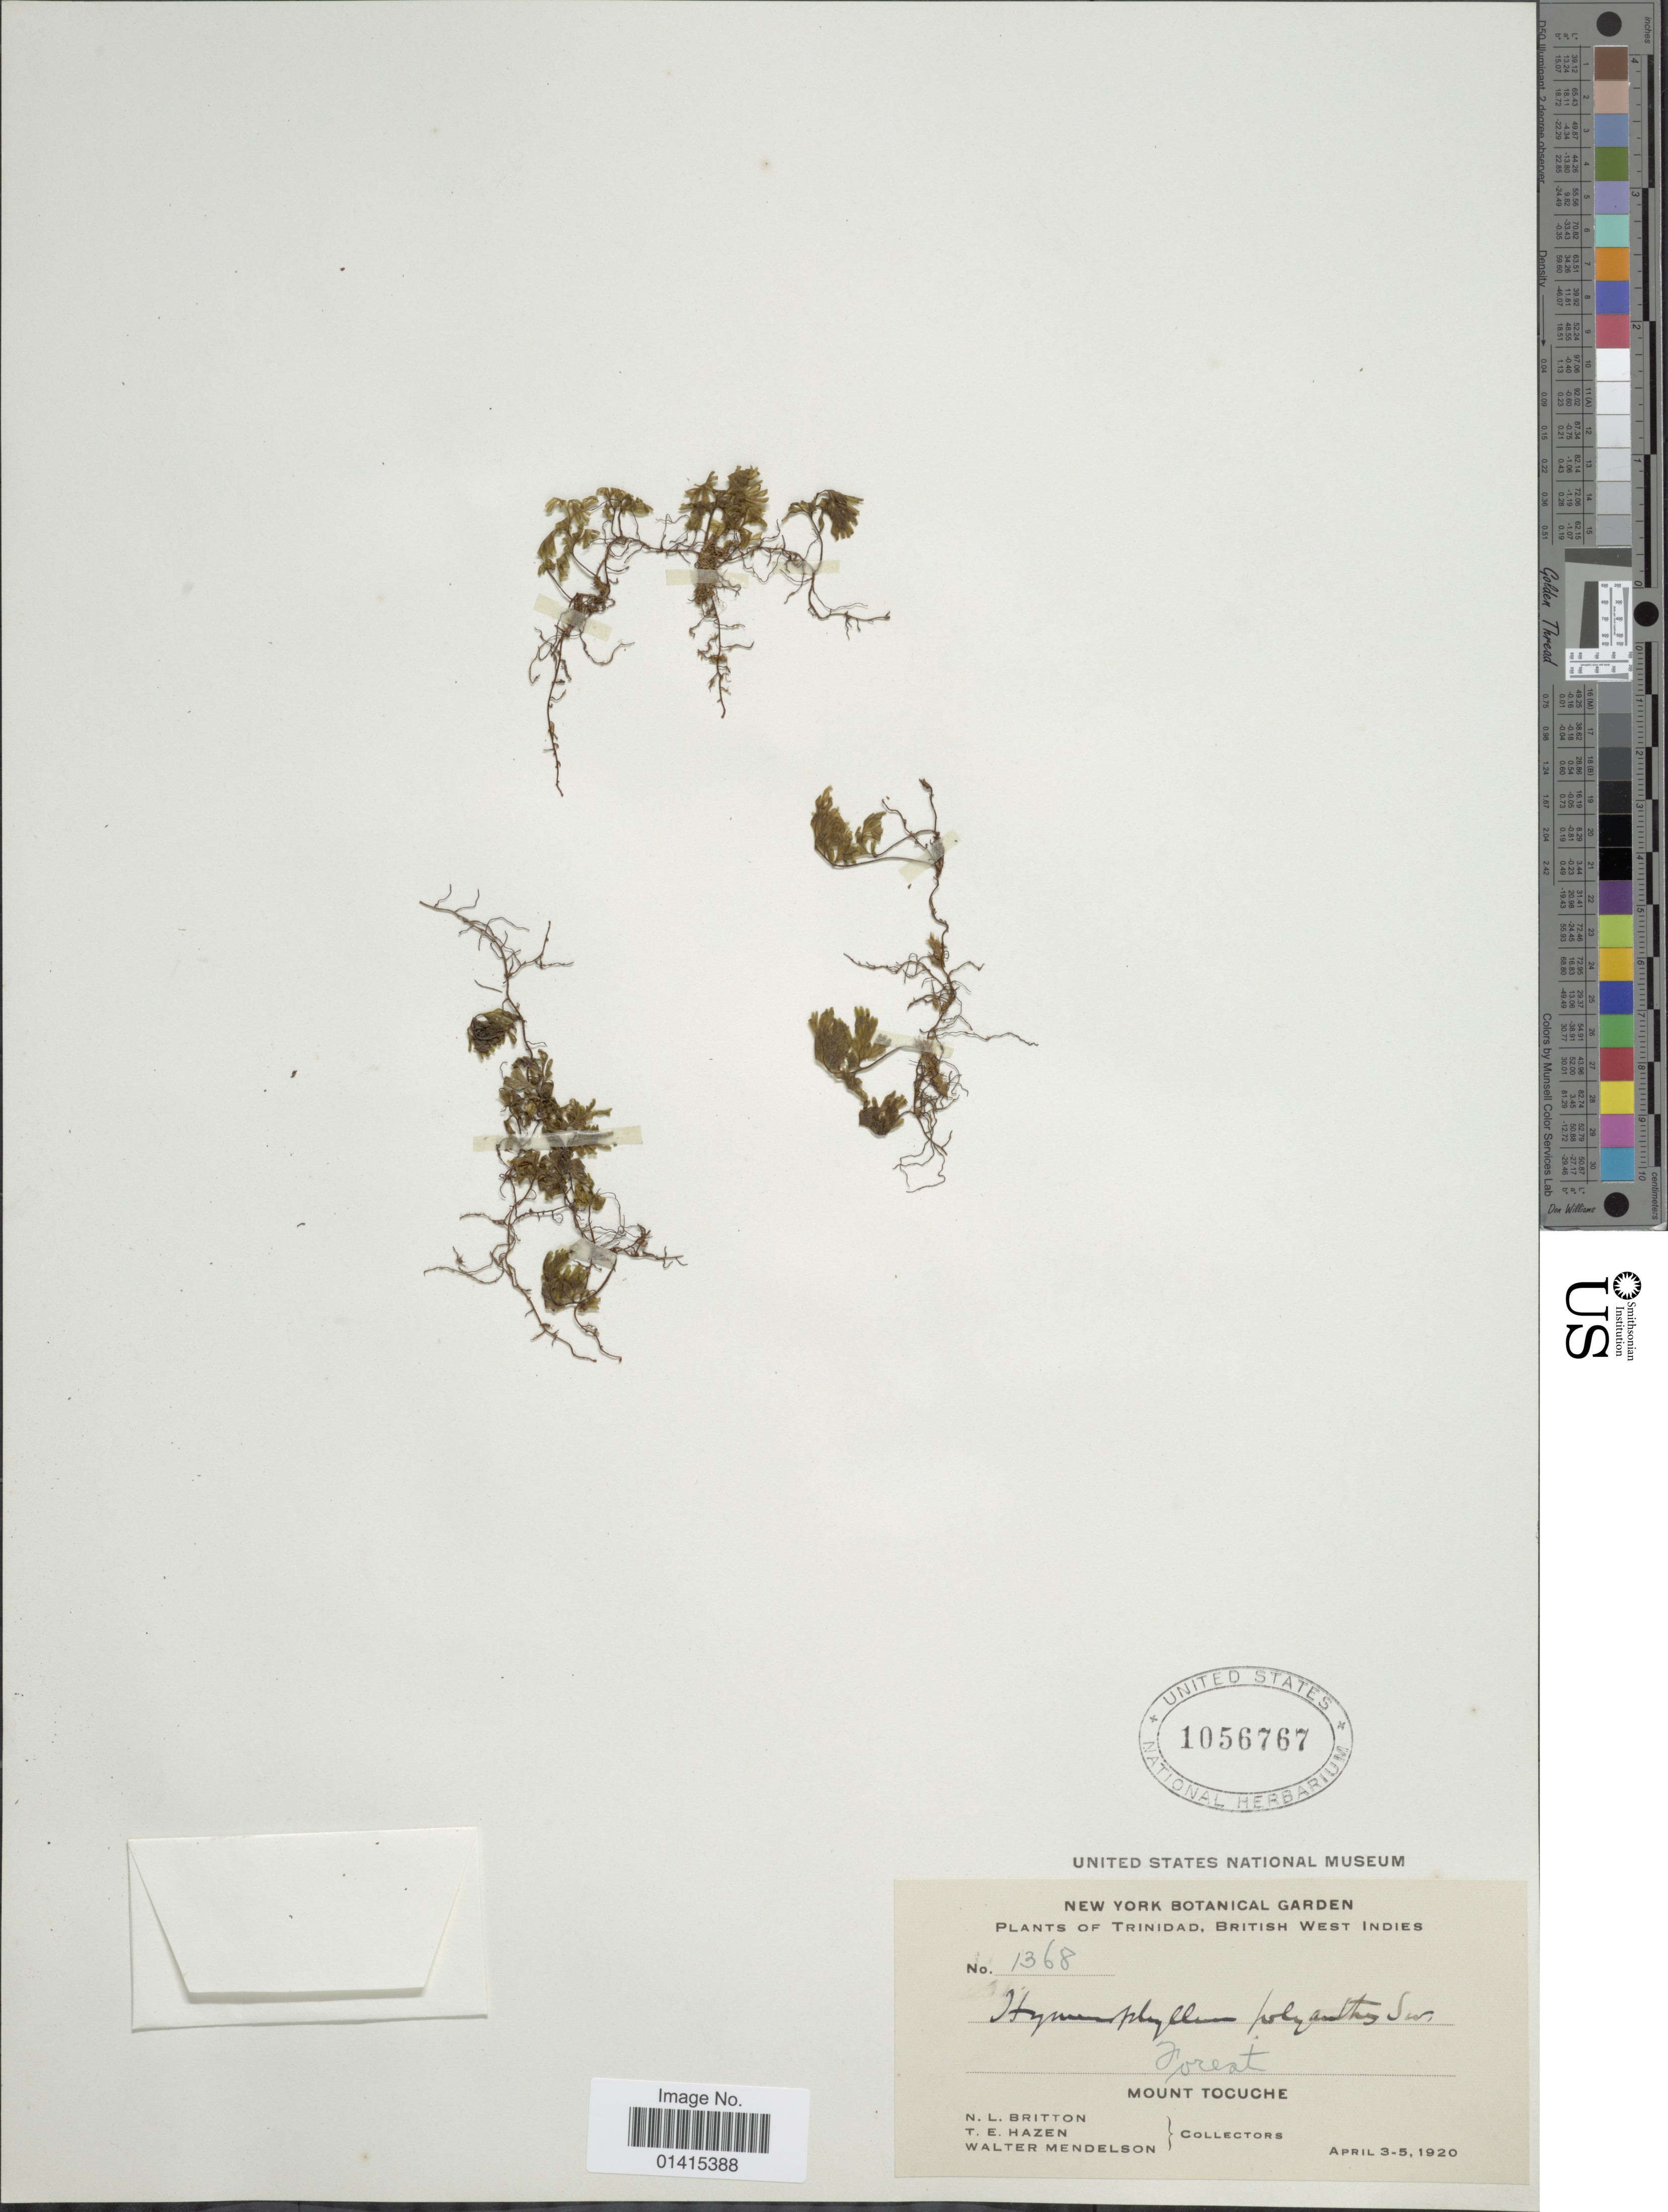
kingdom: Plantae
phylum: Tracheophyta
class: Polypodiopsida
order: Hymenophyllales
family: Hymenophyllaceae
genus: Hymenophyllum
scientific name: Hymenophyllum polyanthos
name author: (Sw.) Sw.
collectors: N. Britton, T. E. Hazen & W. Mendelson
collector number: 1368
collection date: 1920-04-03/1920-04-05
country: Trinidad and Tobago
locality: Trinidad, British West Indies, Mount Tocuche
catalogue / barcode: US 1056767